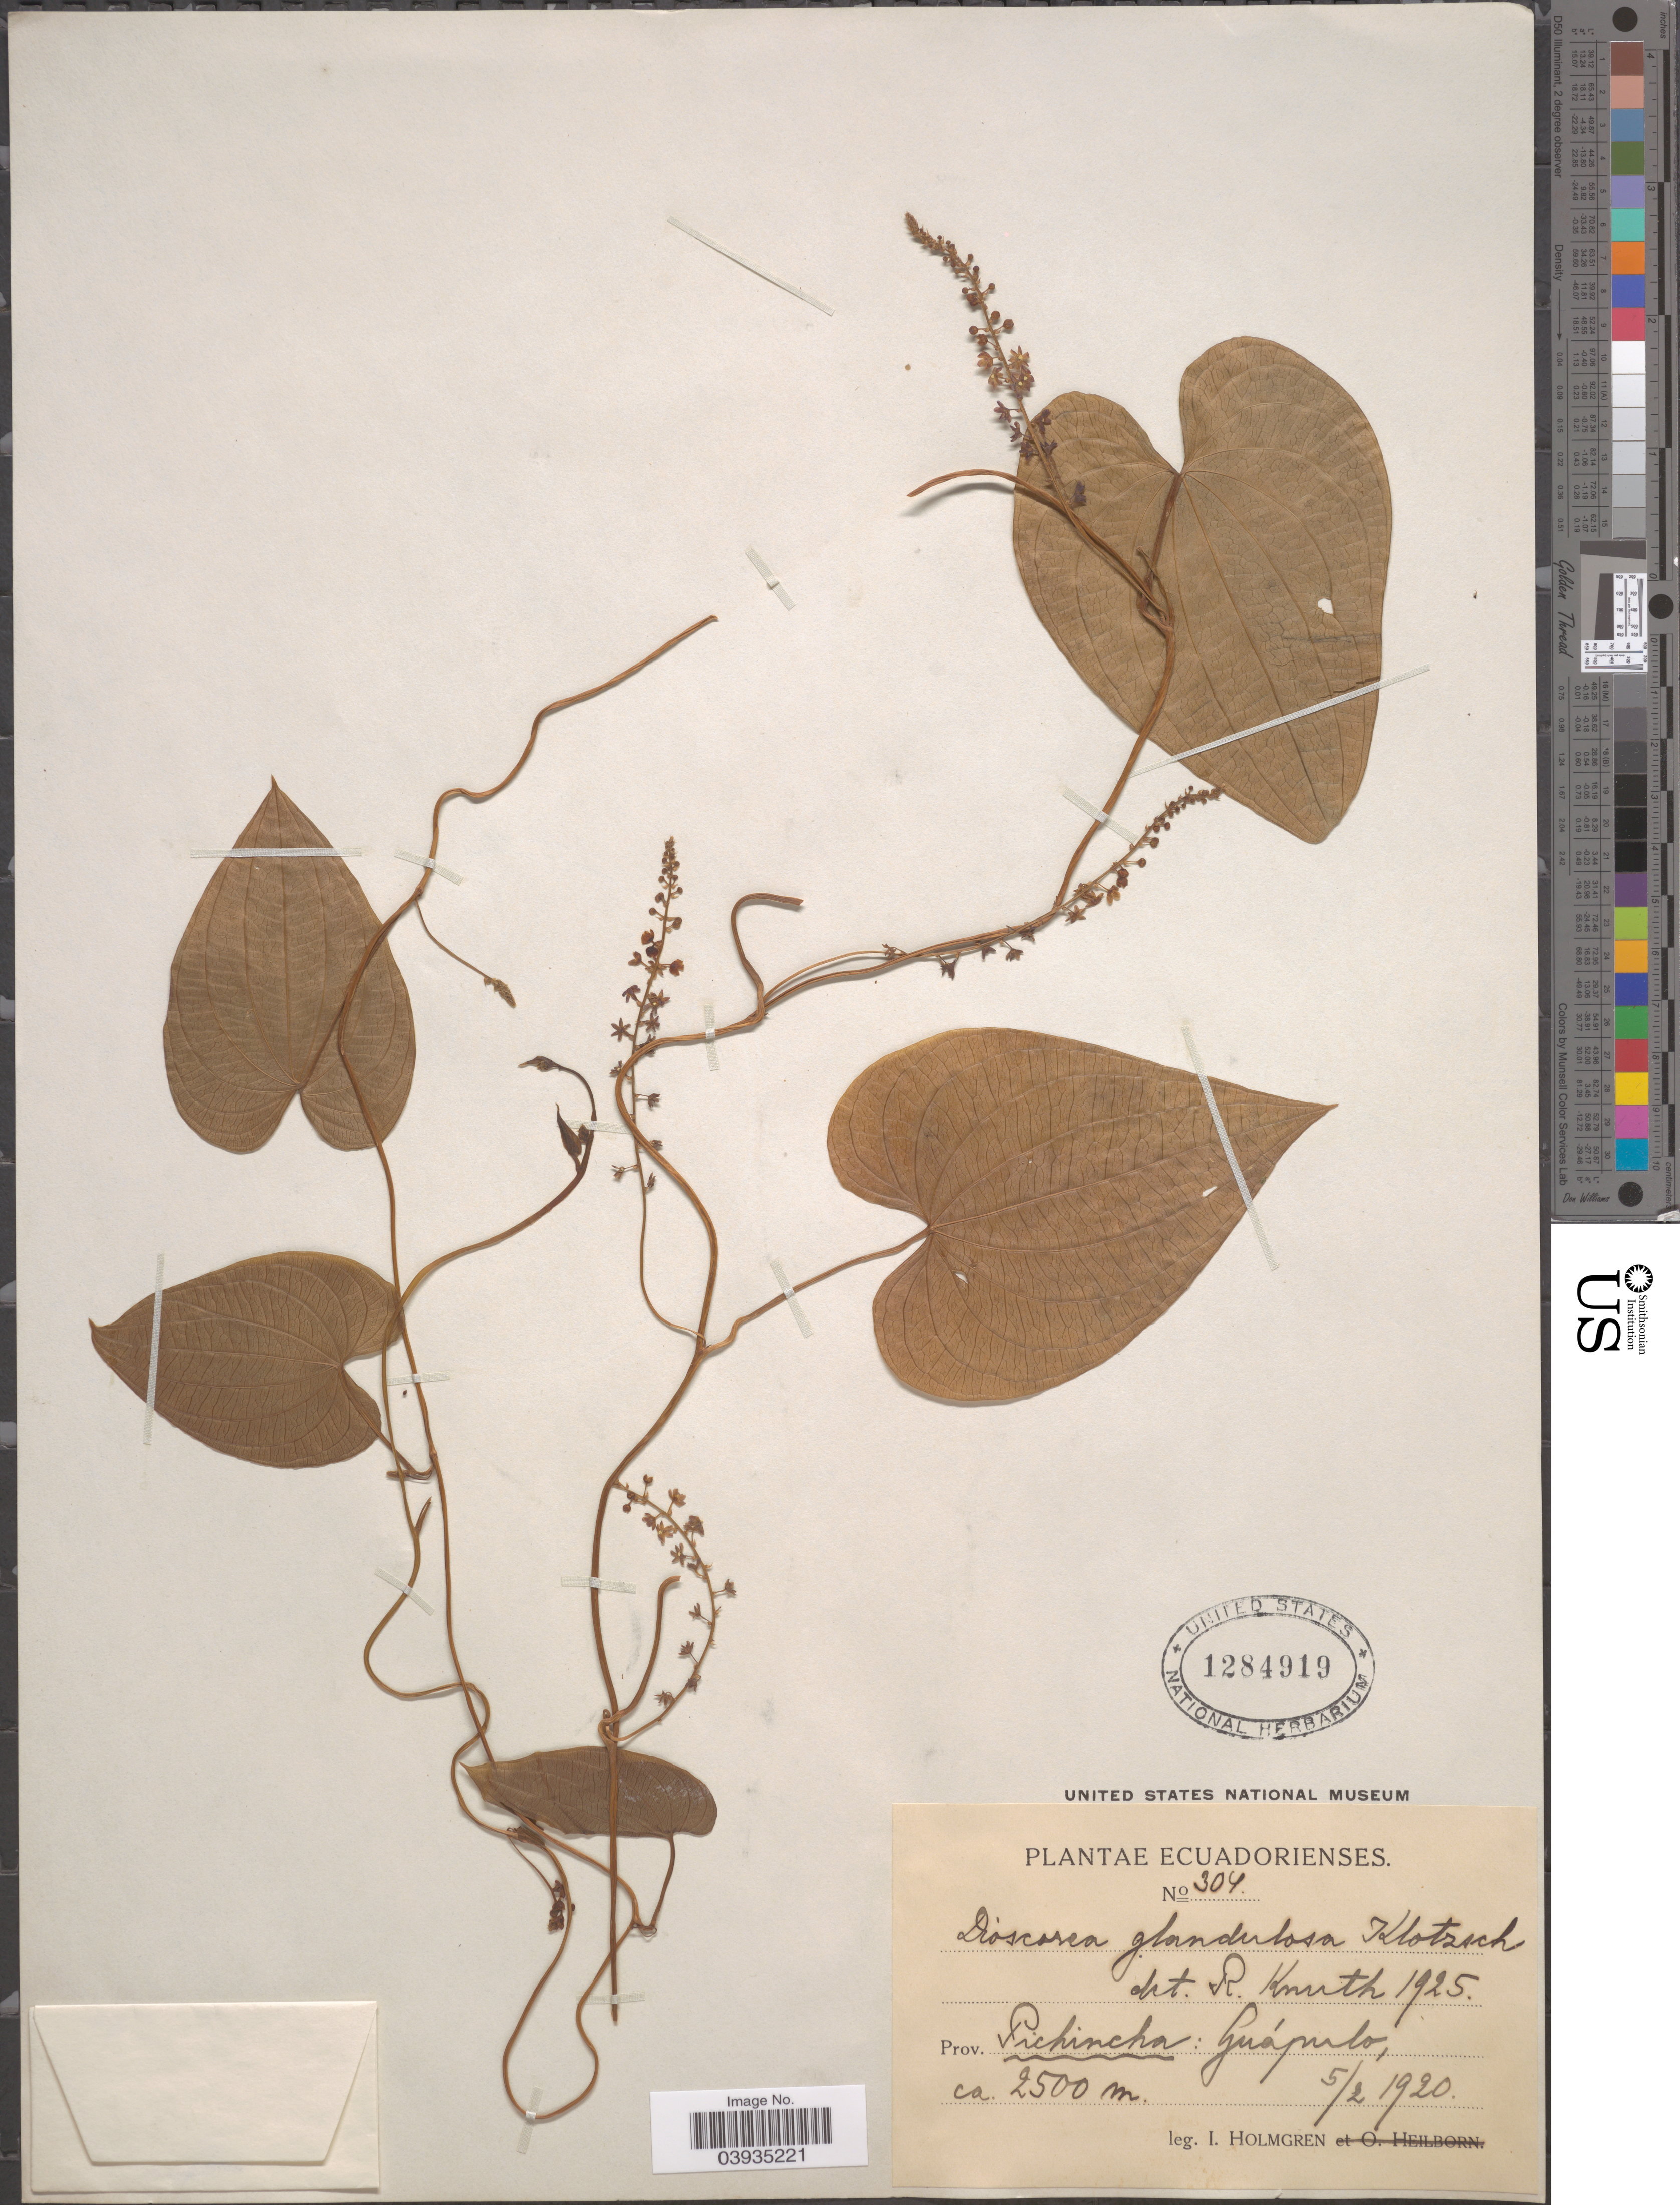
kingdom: Plantae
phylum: Tracheophyta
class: Liliopsida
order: Dioscoreales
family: Dioscoreaceae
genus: Dioscorea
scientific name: Dioscorea glandulosa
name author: Kunth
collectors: I. Holmgren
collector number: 304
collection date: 1920-02-05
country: Ecuador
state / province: Pichincha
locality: Guápulo.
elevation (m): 2500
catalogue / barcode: US 1284919